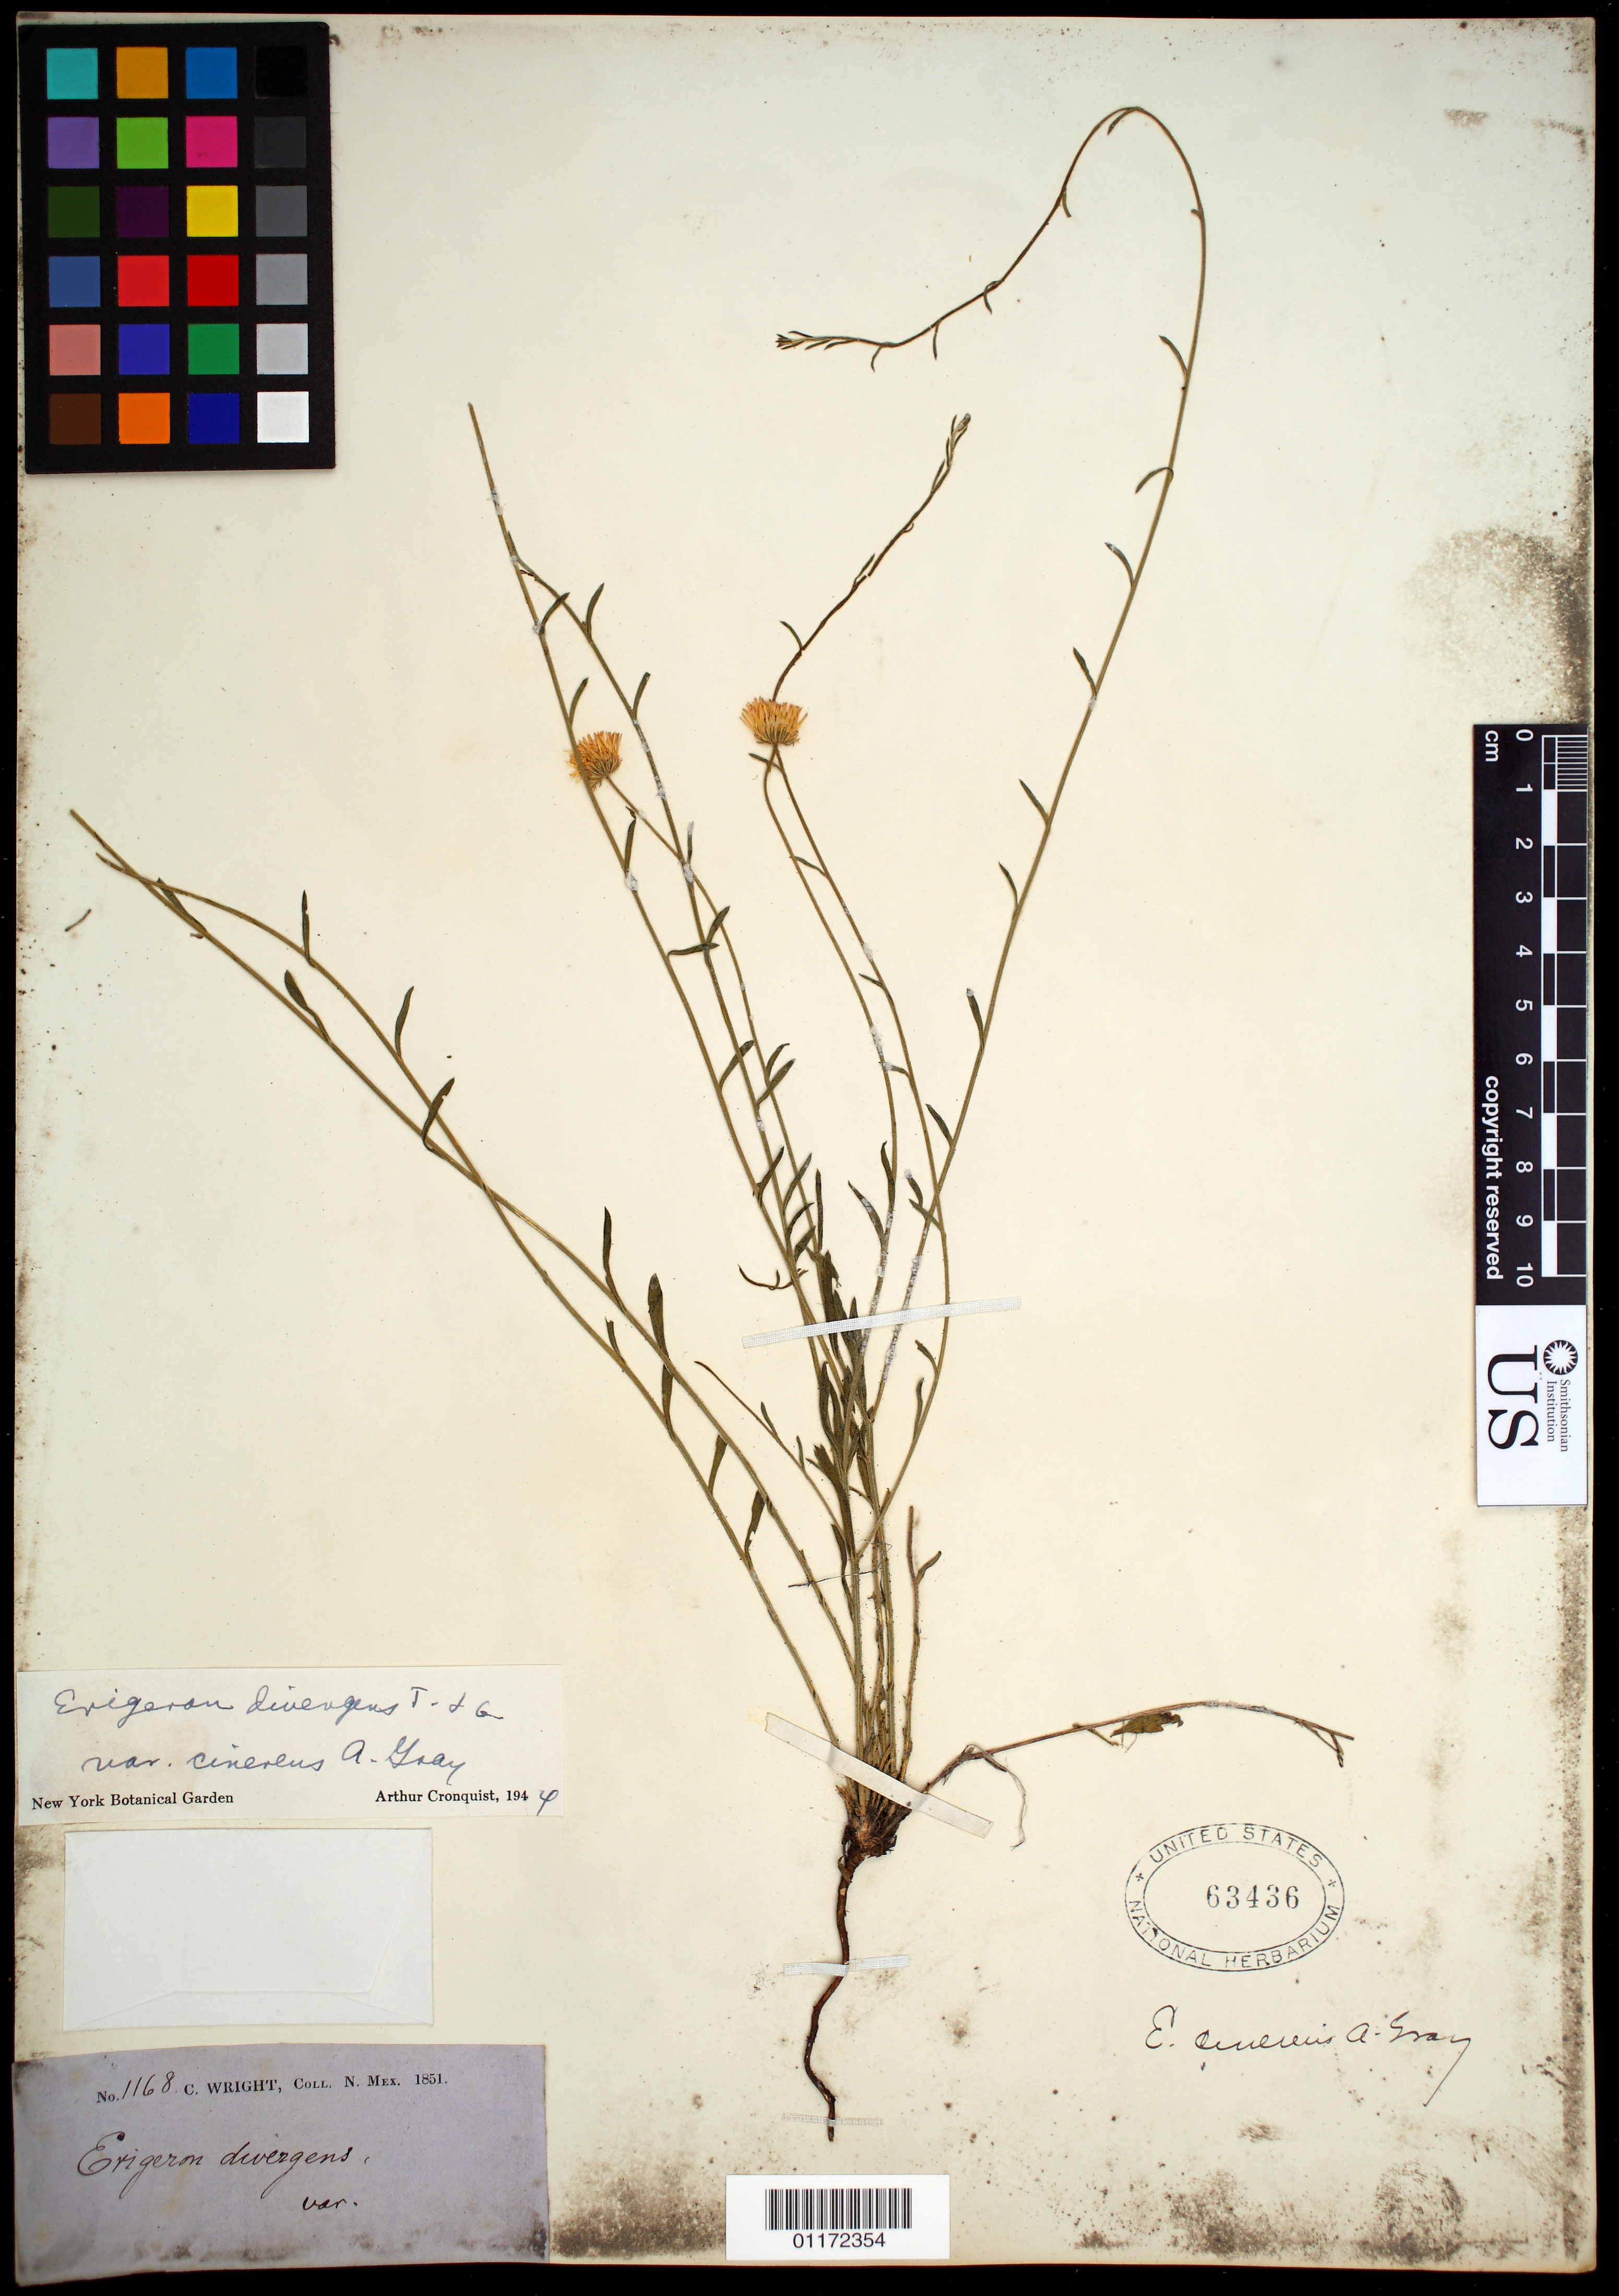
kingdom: Plantae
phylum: Tracheophyta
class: Magnoliopsida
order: Asterales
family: Asteraceae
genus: Erigeron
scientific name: Erigeron colomexicanus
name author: A. Nelson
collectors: C. Wright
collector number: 1168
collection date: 1851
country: United States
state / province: New Mexico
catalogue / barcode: US 63436